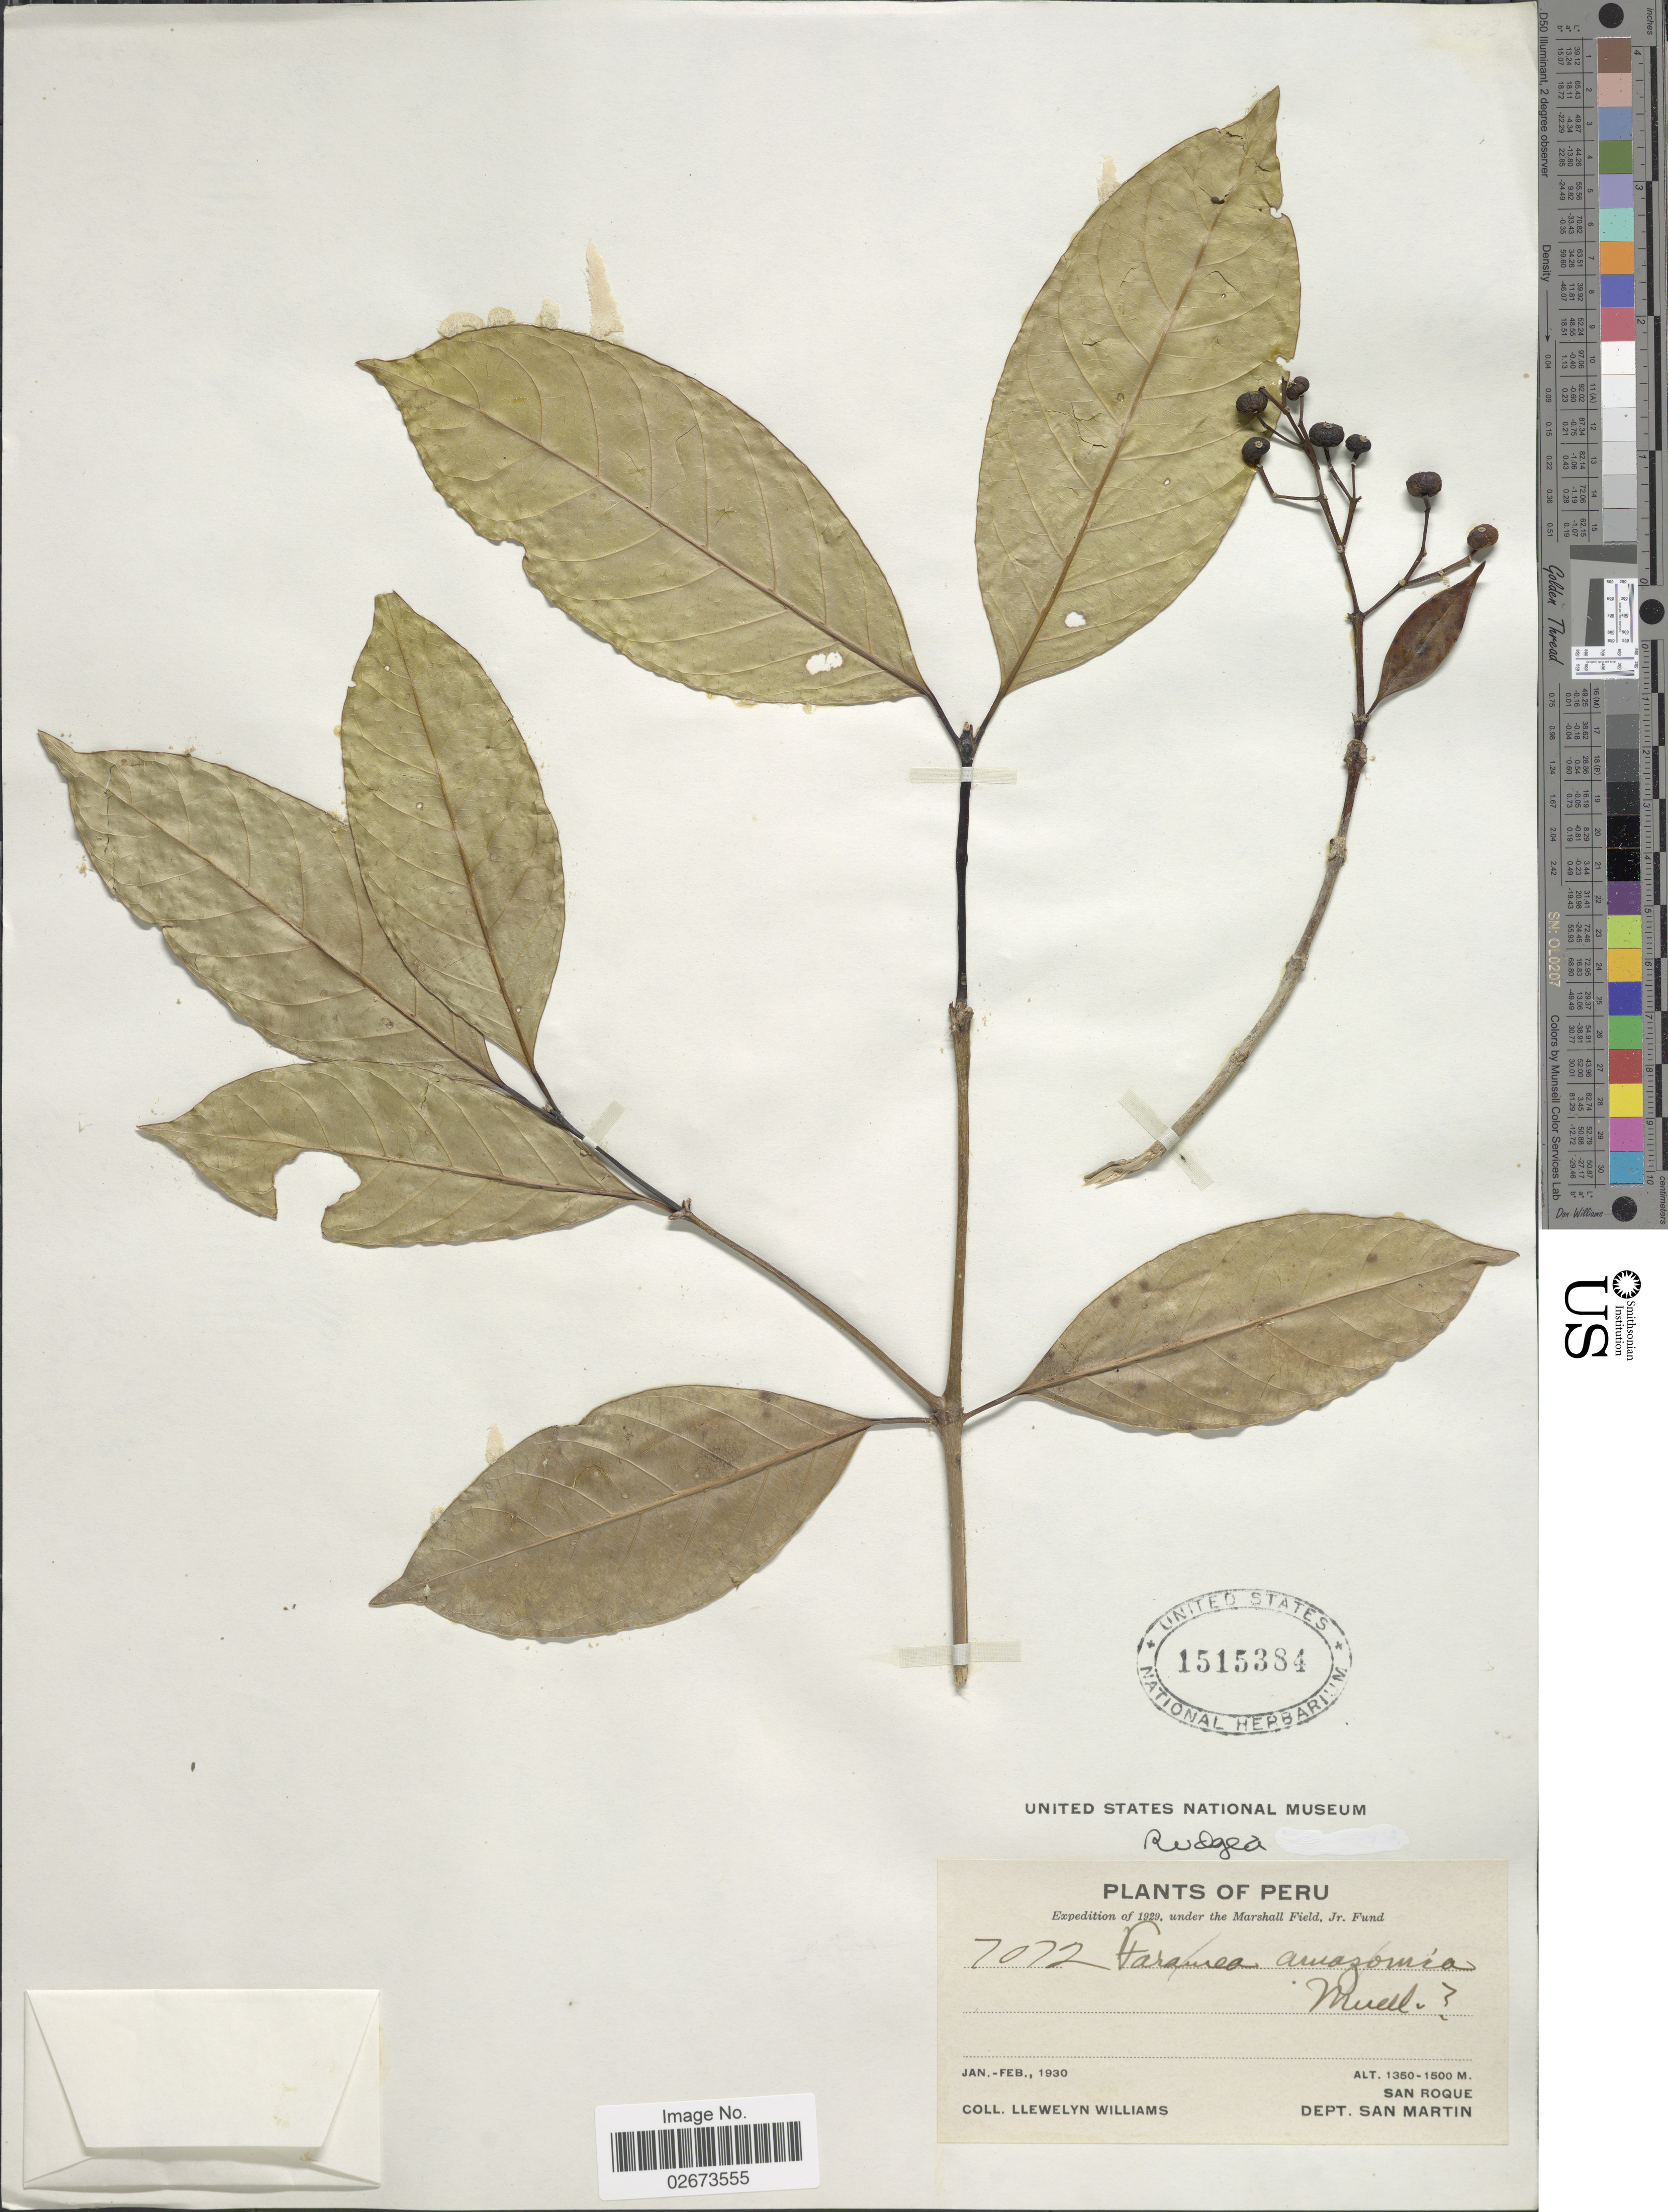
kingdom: Plantae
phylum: Tracheophyta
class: Magnoliopsida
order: Gentianales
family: Rubiaceae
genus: Rudgea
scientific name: Rudgea sp.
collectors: Ll. Williams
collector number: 7072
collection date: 1930-01/1930-02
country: Peru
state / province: San Martín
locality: San Roque, Dept. San Martin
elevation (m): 1350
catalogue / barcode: US 1515384